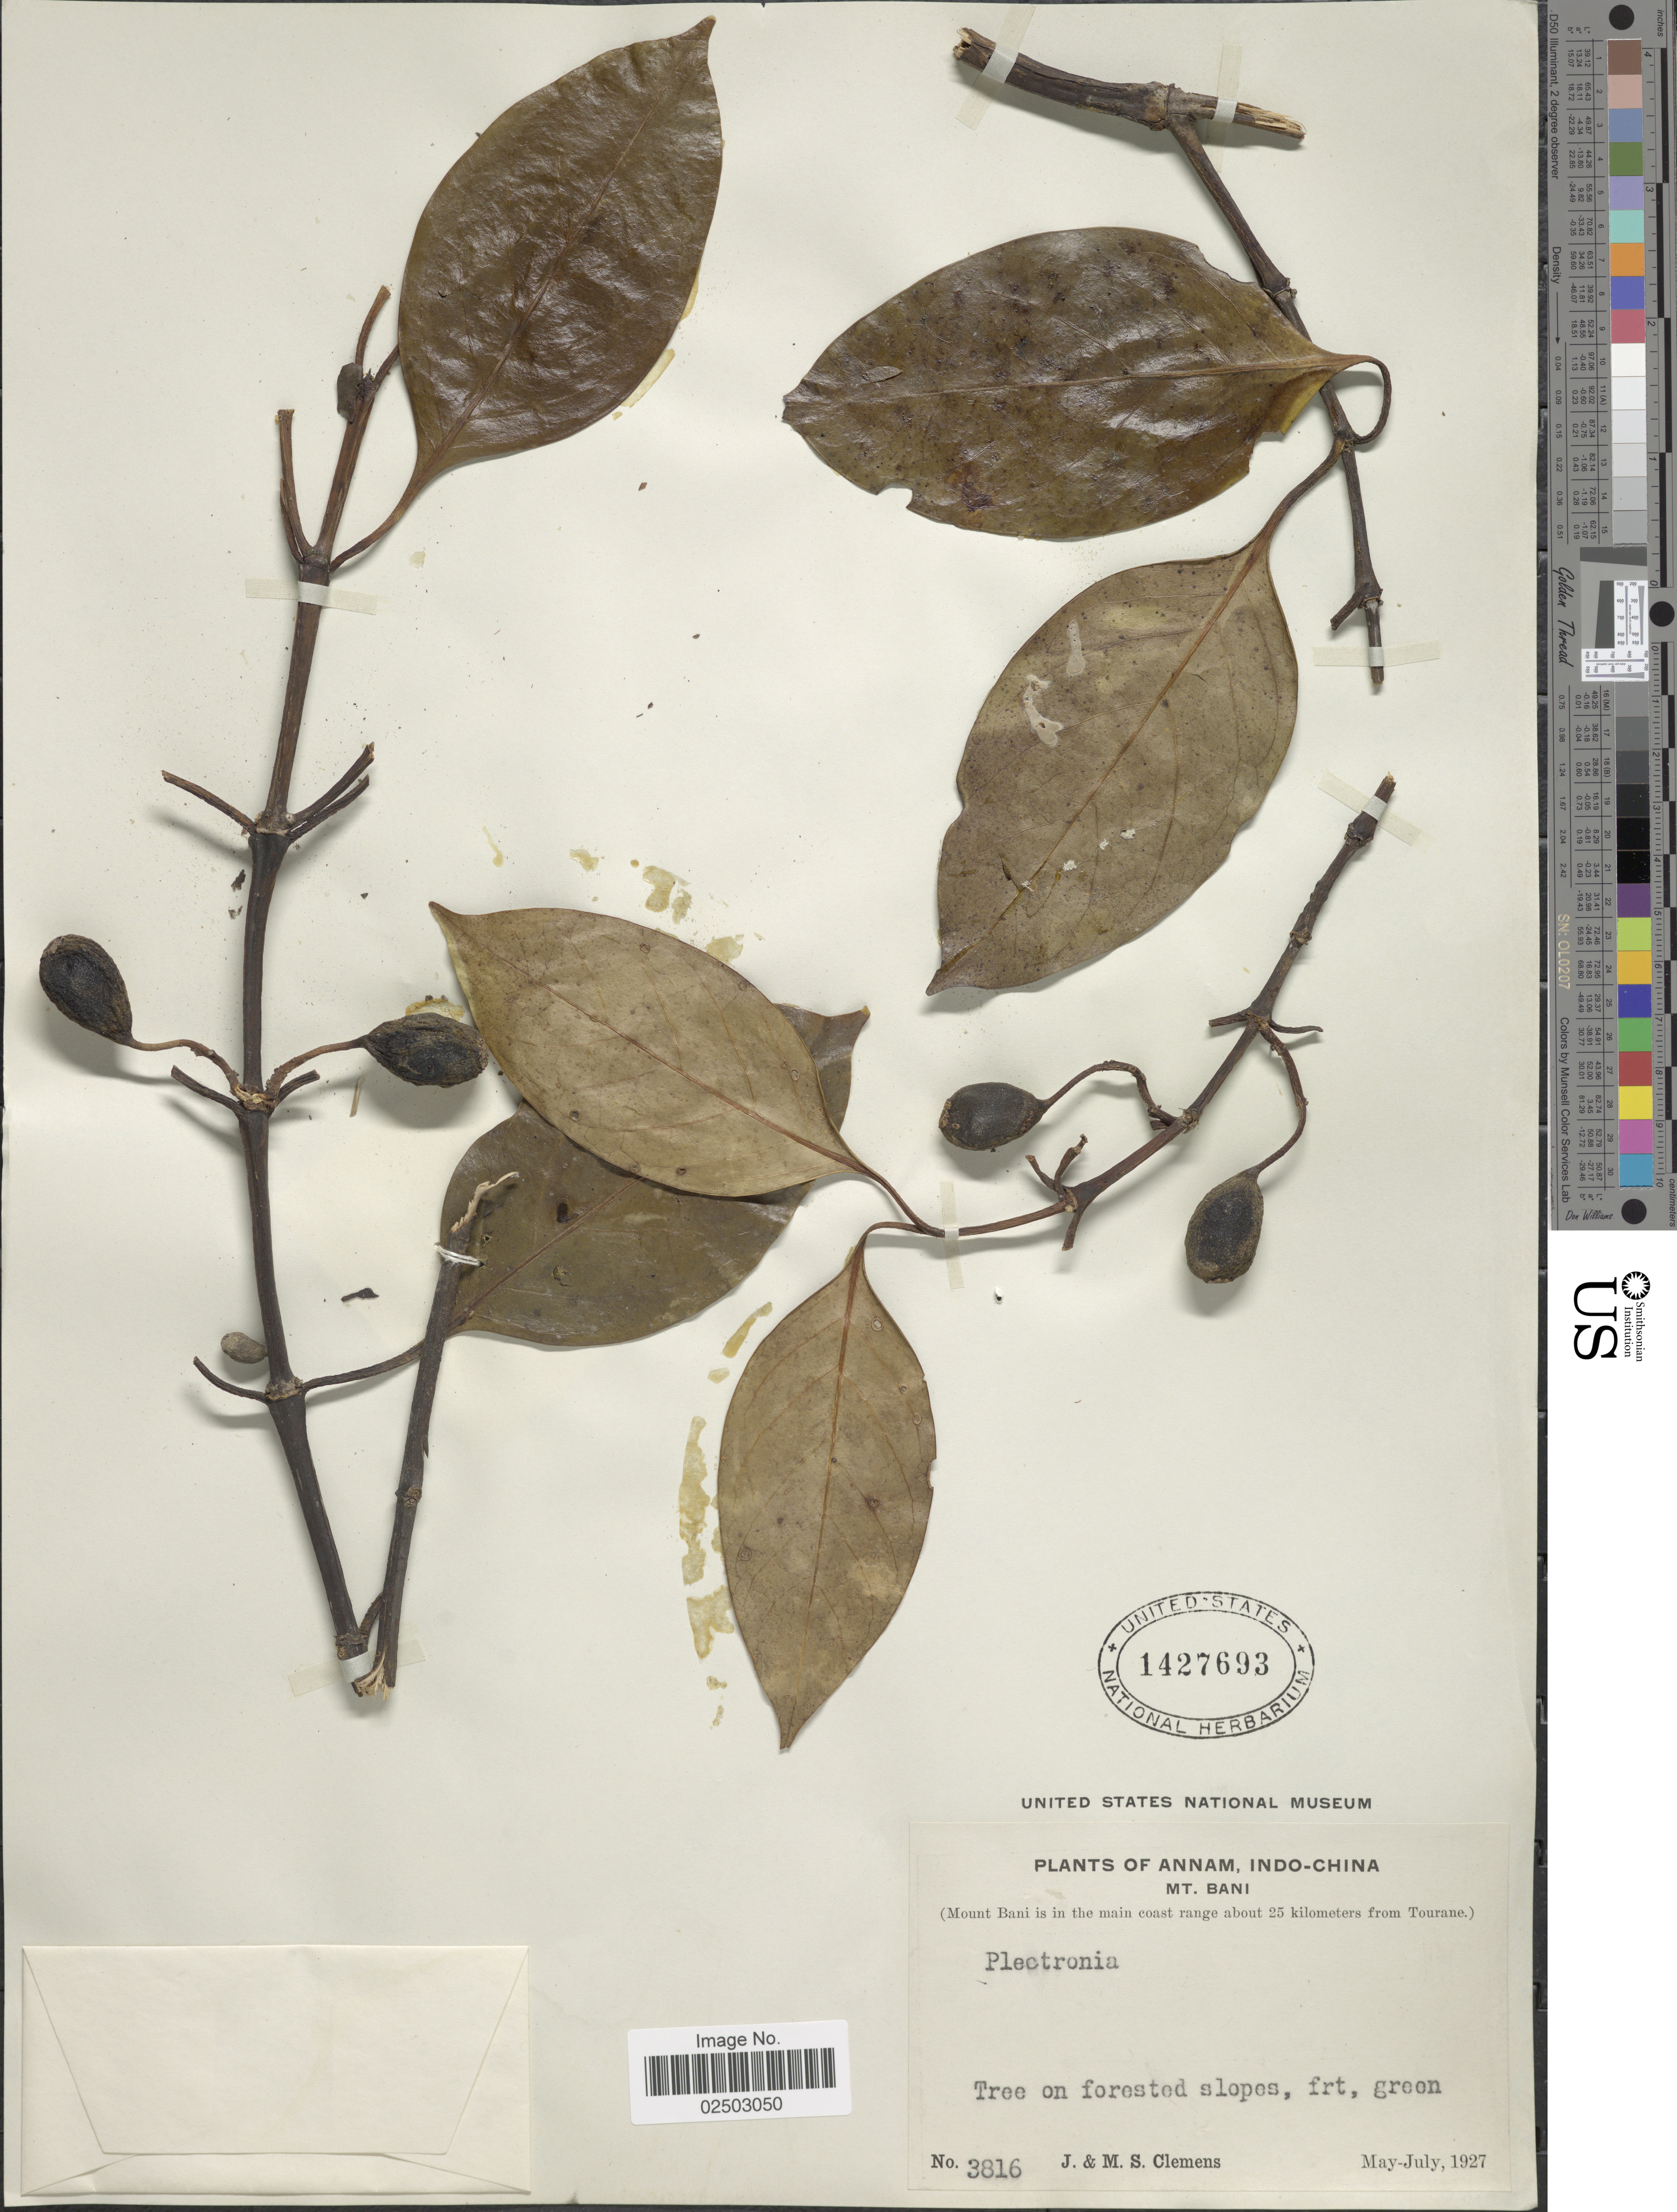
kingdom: Plantae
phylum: Tracheophyta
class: Magnoliopsida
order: Gentianales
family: Rubiaceae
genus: Bridsonia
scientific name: Bridsonia chamaedendrum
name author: (Kuntze) Verstraete & A.E. van Wyk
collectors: J. Clemens & M. S. Clemens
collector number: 3816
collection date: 1927-05/1927-07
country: Vietnam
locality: Annam, Indo-China, Mt. Bani, (Mount Bani is in the main coast range about 25 kilometers from Tourane)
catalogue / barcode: US 1427693